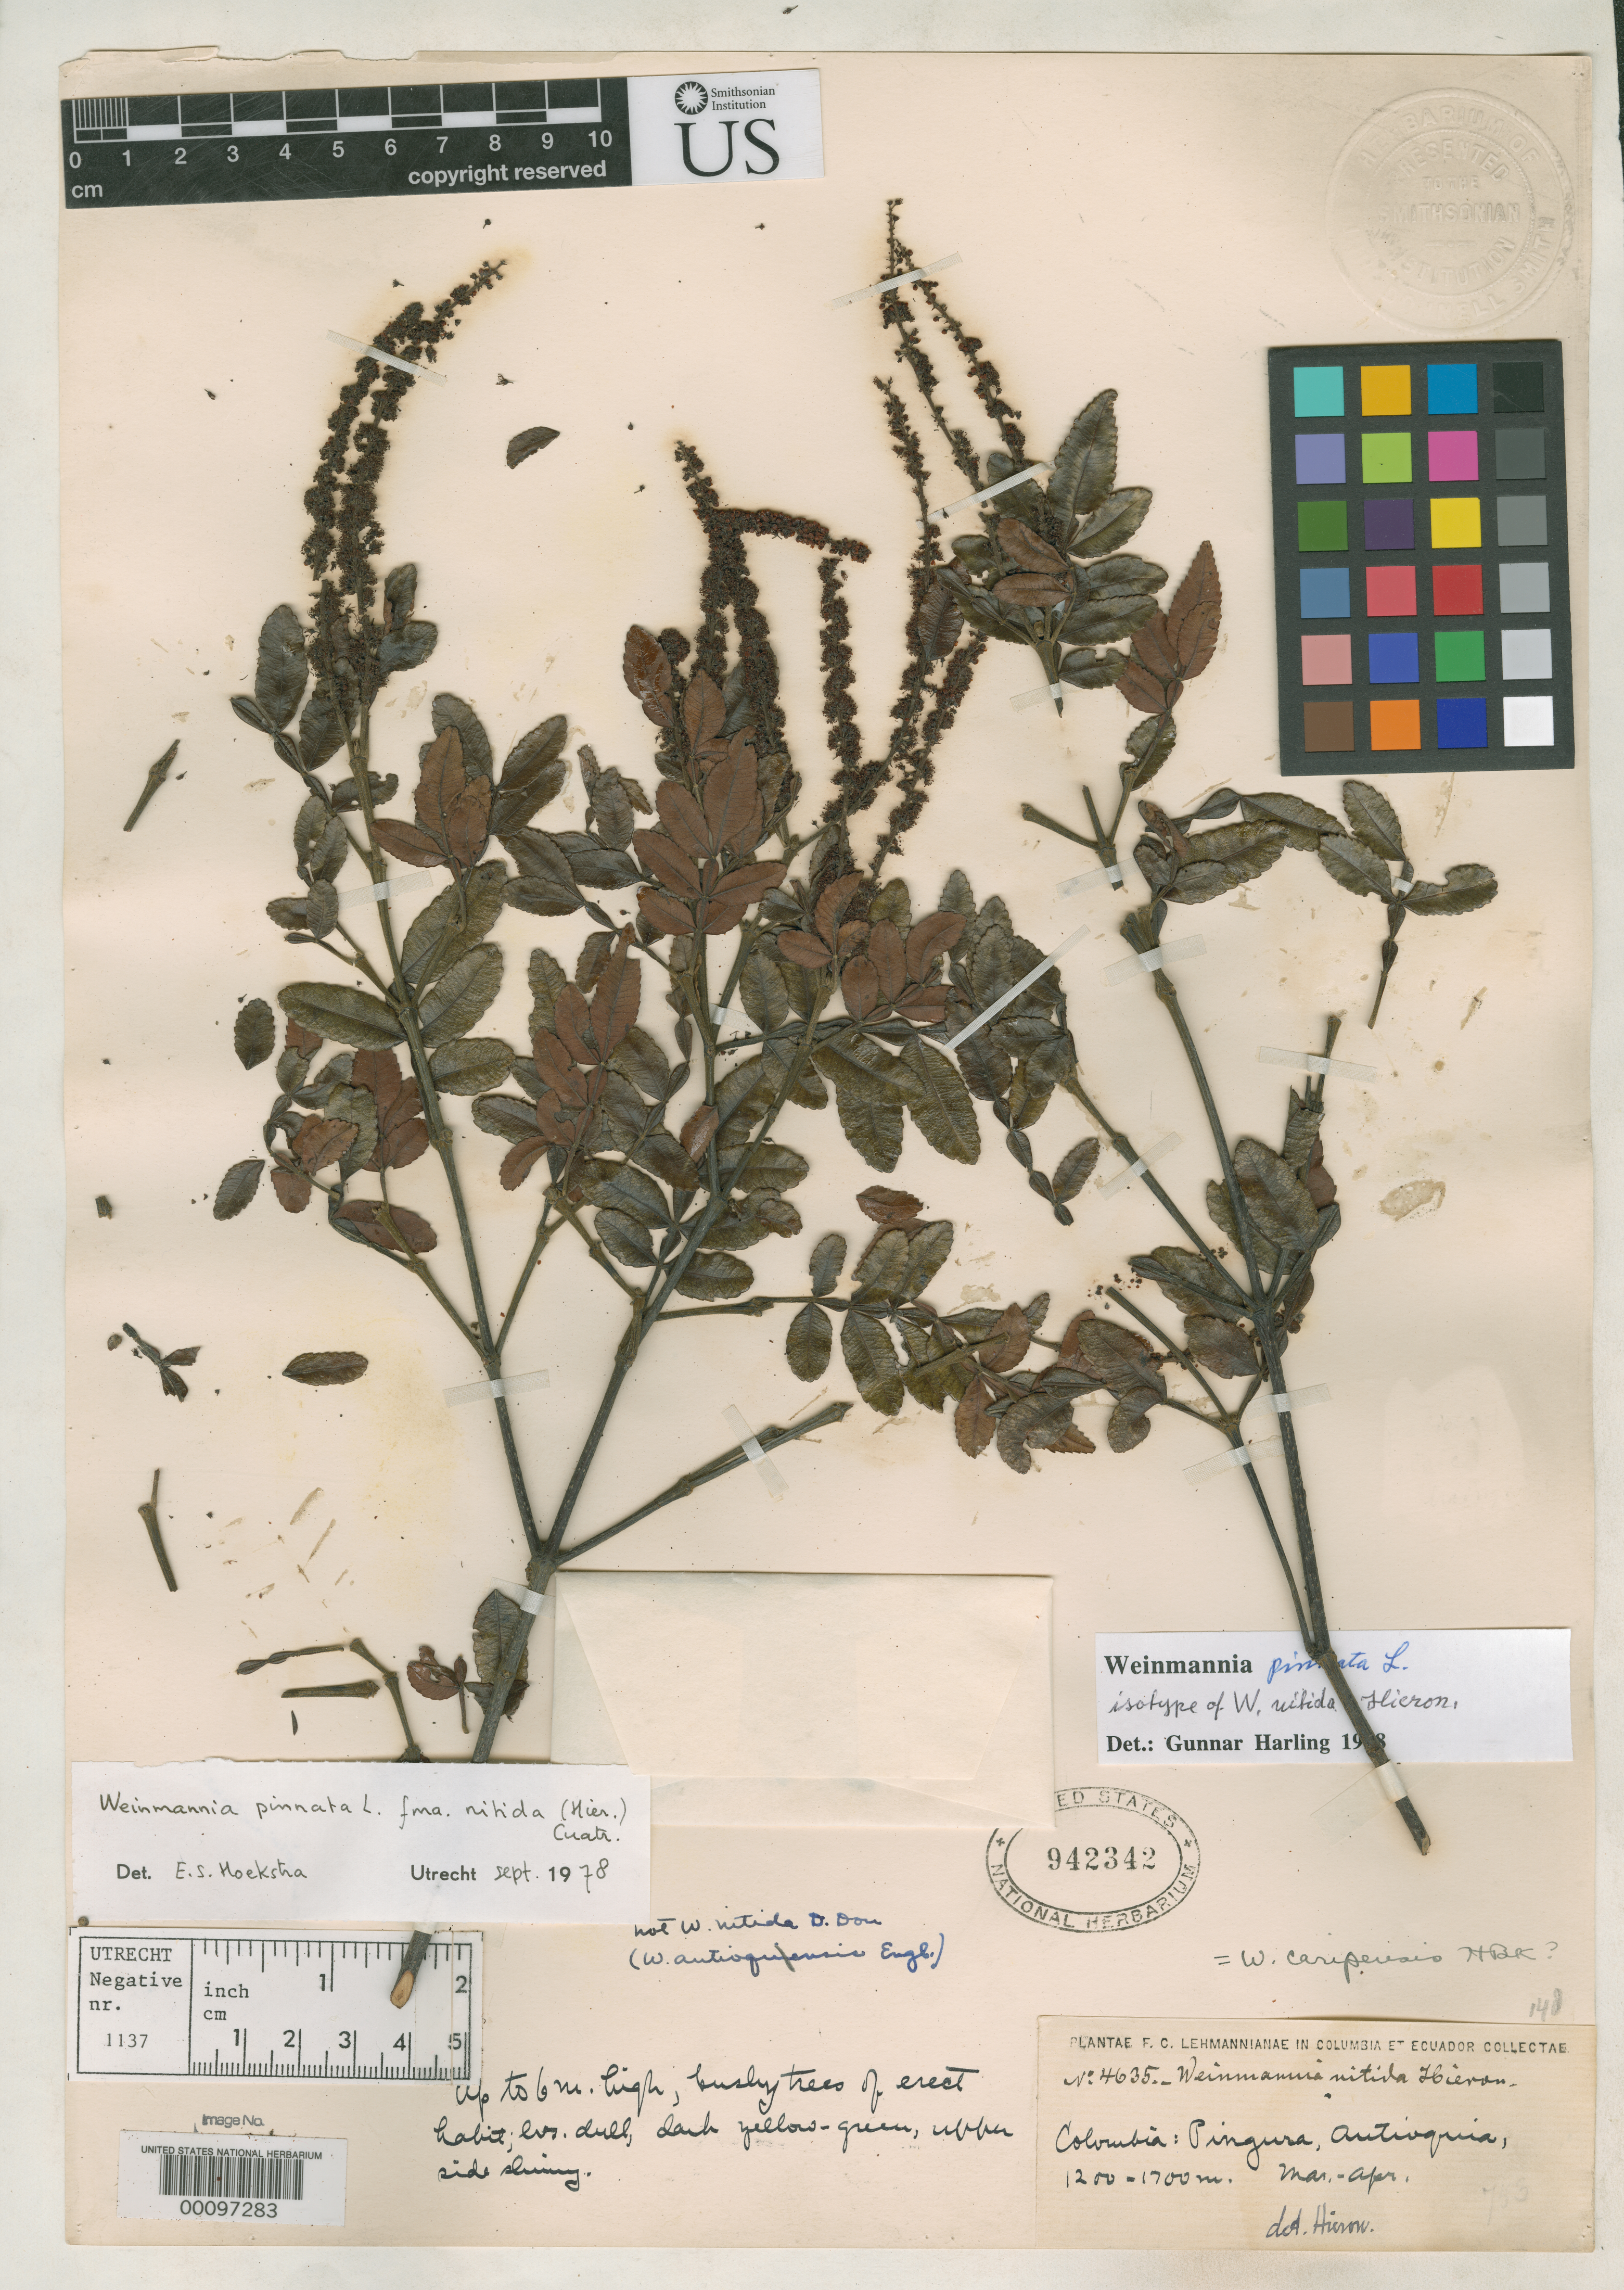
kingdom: Plantae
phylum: Tracheophyta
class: Magnoliopsida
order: Oxalidales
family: Cunoniaceae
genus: Weinmannia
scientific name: Weinmannia nitida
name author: Hieron.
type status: Type Collection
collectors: F. C. Lehmann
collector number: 4635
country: Colombia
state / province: Antioquia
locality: Pinguru.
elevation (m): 1200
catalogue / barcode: US 942342